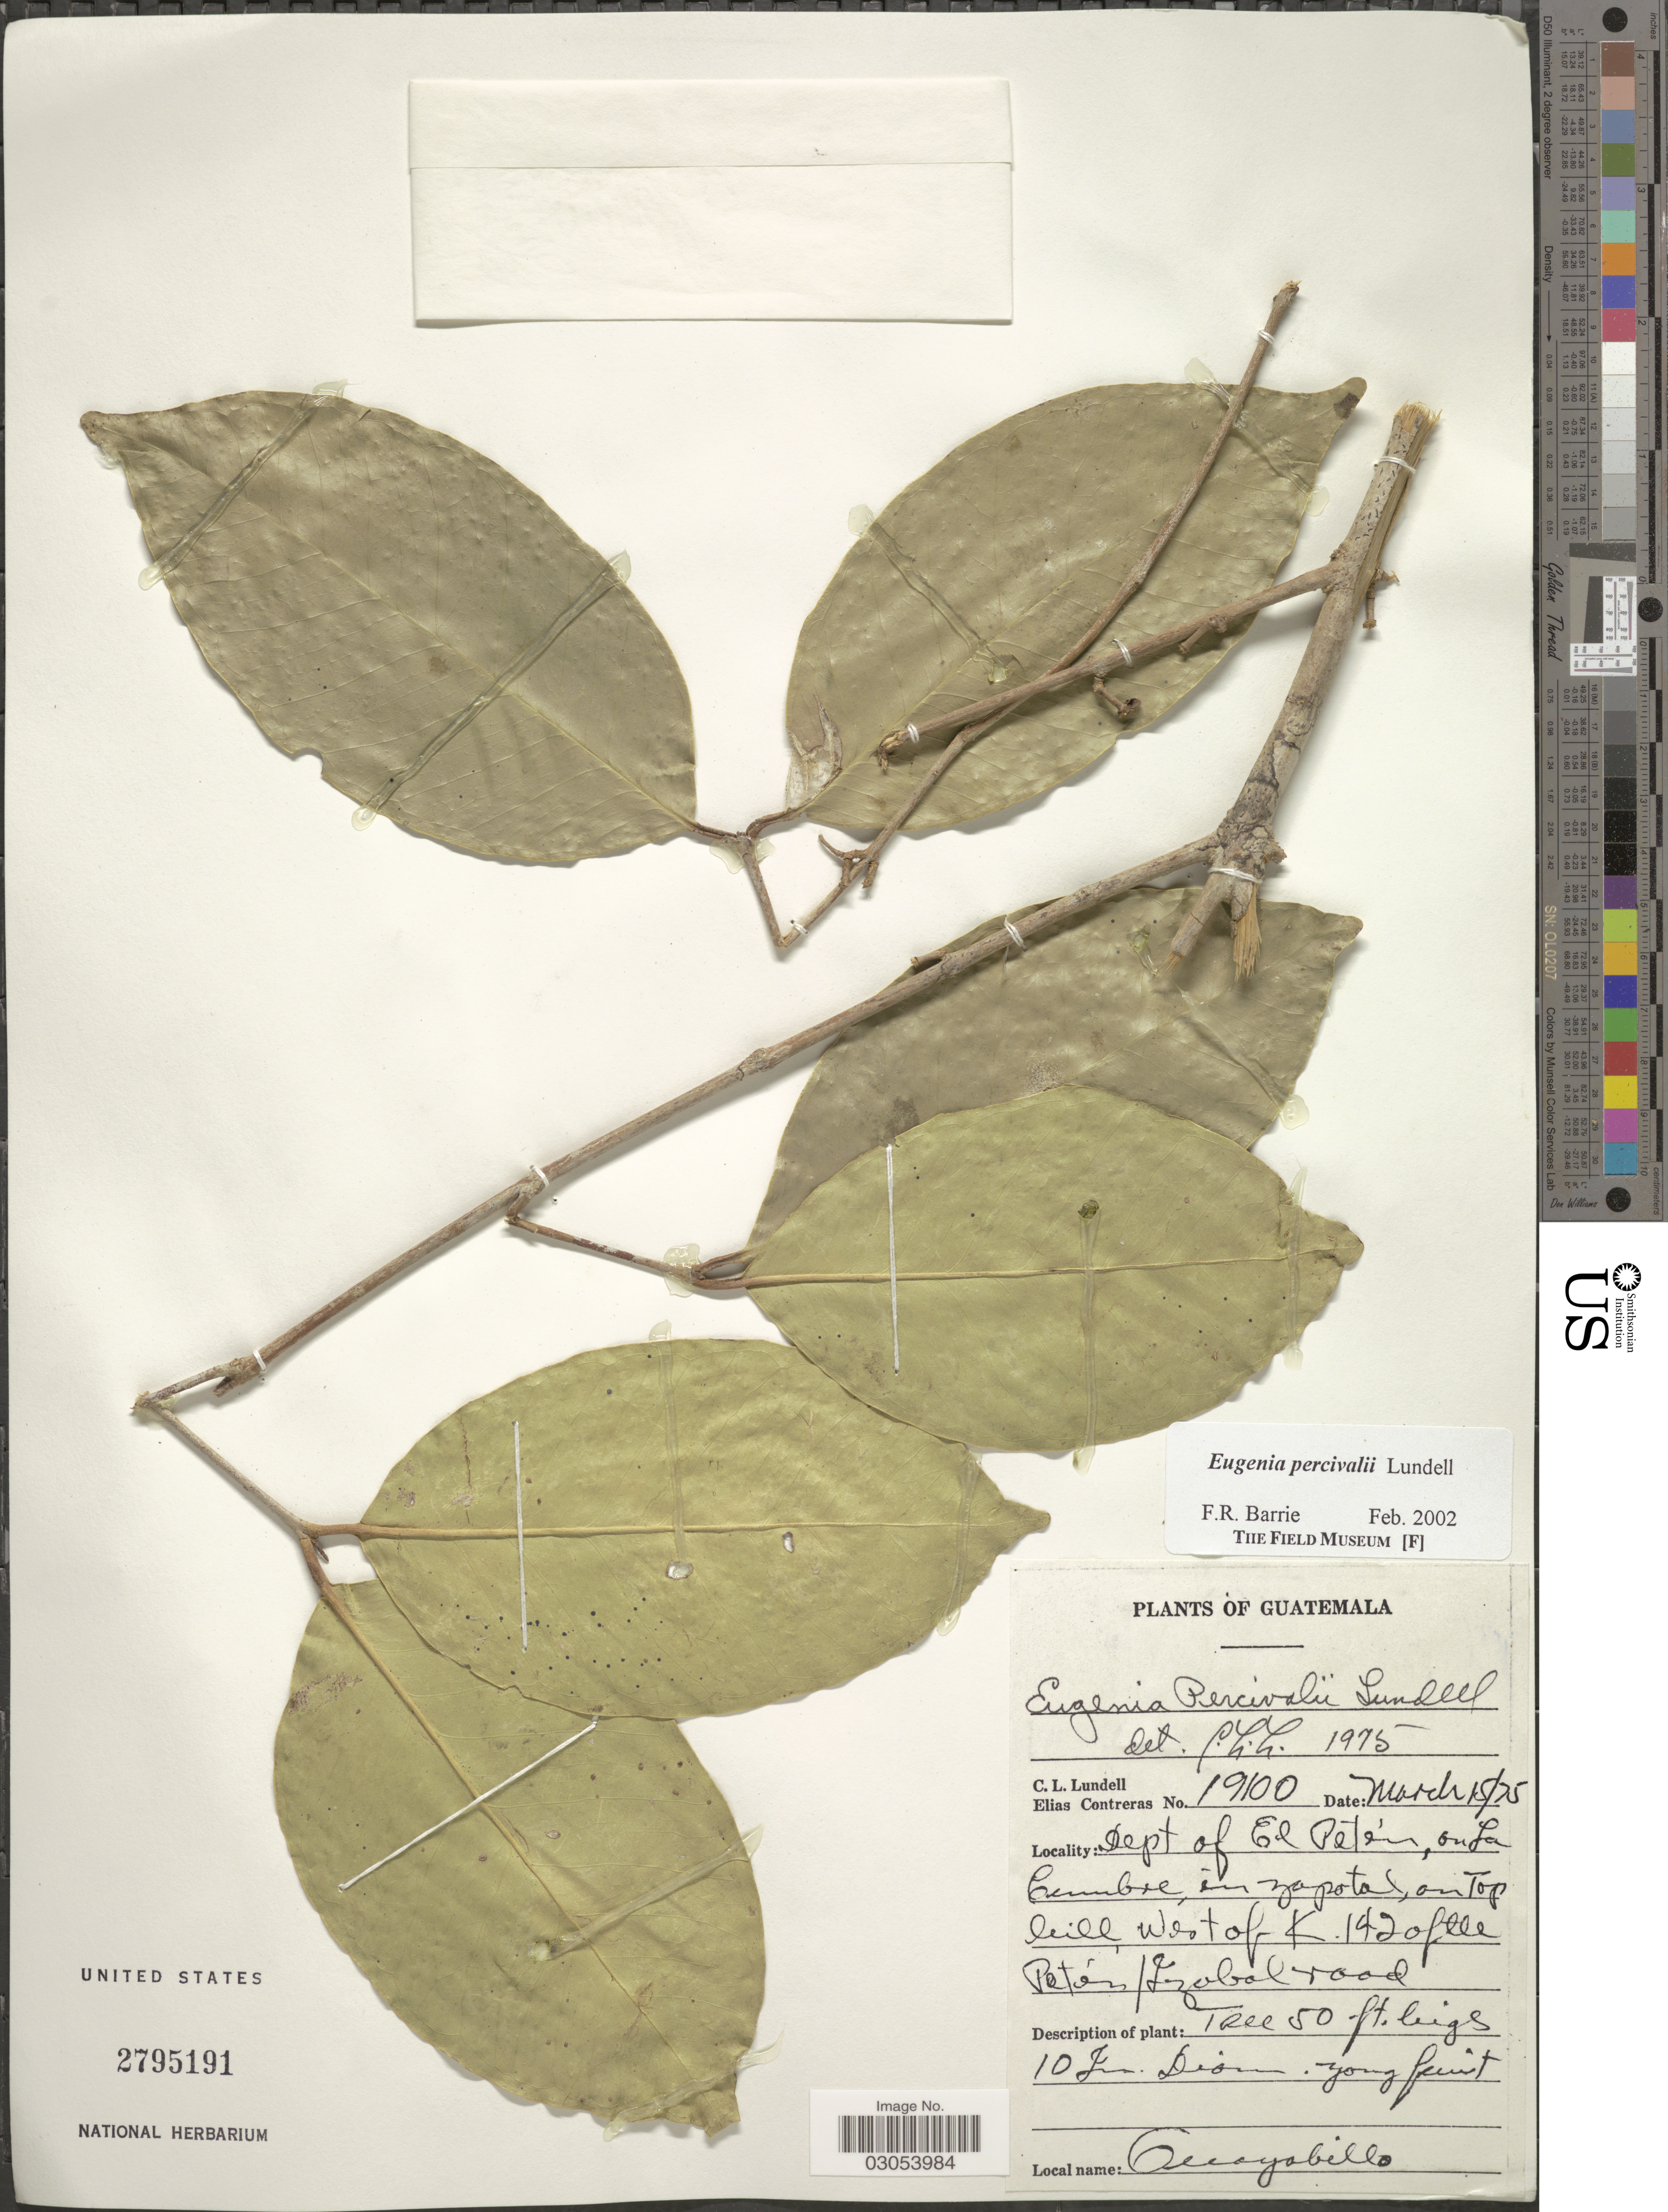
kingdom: Plantae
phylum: Tracheophyta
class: Magnoliopsida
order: Myrtales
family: Myrtaceae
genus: Eugenia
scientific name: Eugenia percivalii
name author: Lundell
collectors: C. L. Lundell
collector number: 19100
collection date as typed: Transcribed d/m/y: 15/3/75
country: Guatemala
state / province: El Petén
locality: Dept of El Peten, on La Cumbre, in zapotal, on top hill, West of K. 192 of El Petén/Izabal road.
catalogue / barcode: US 2795191